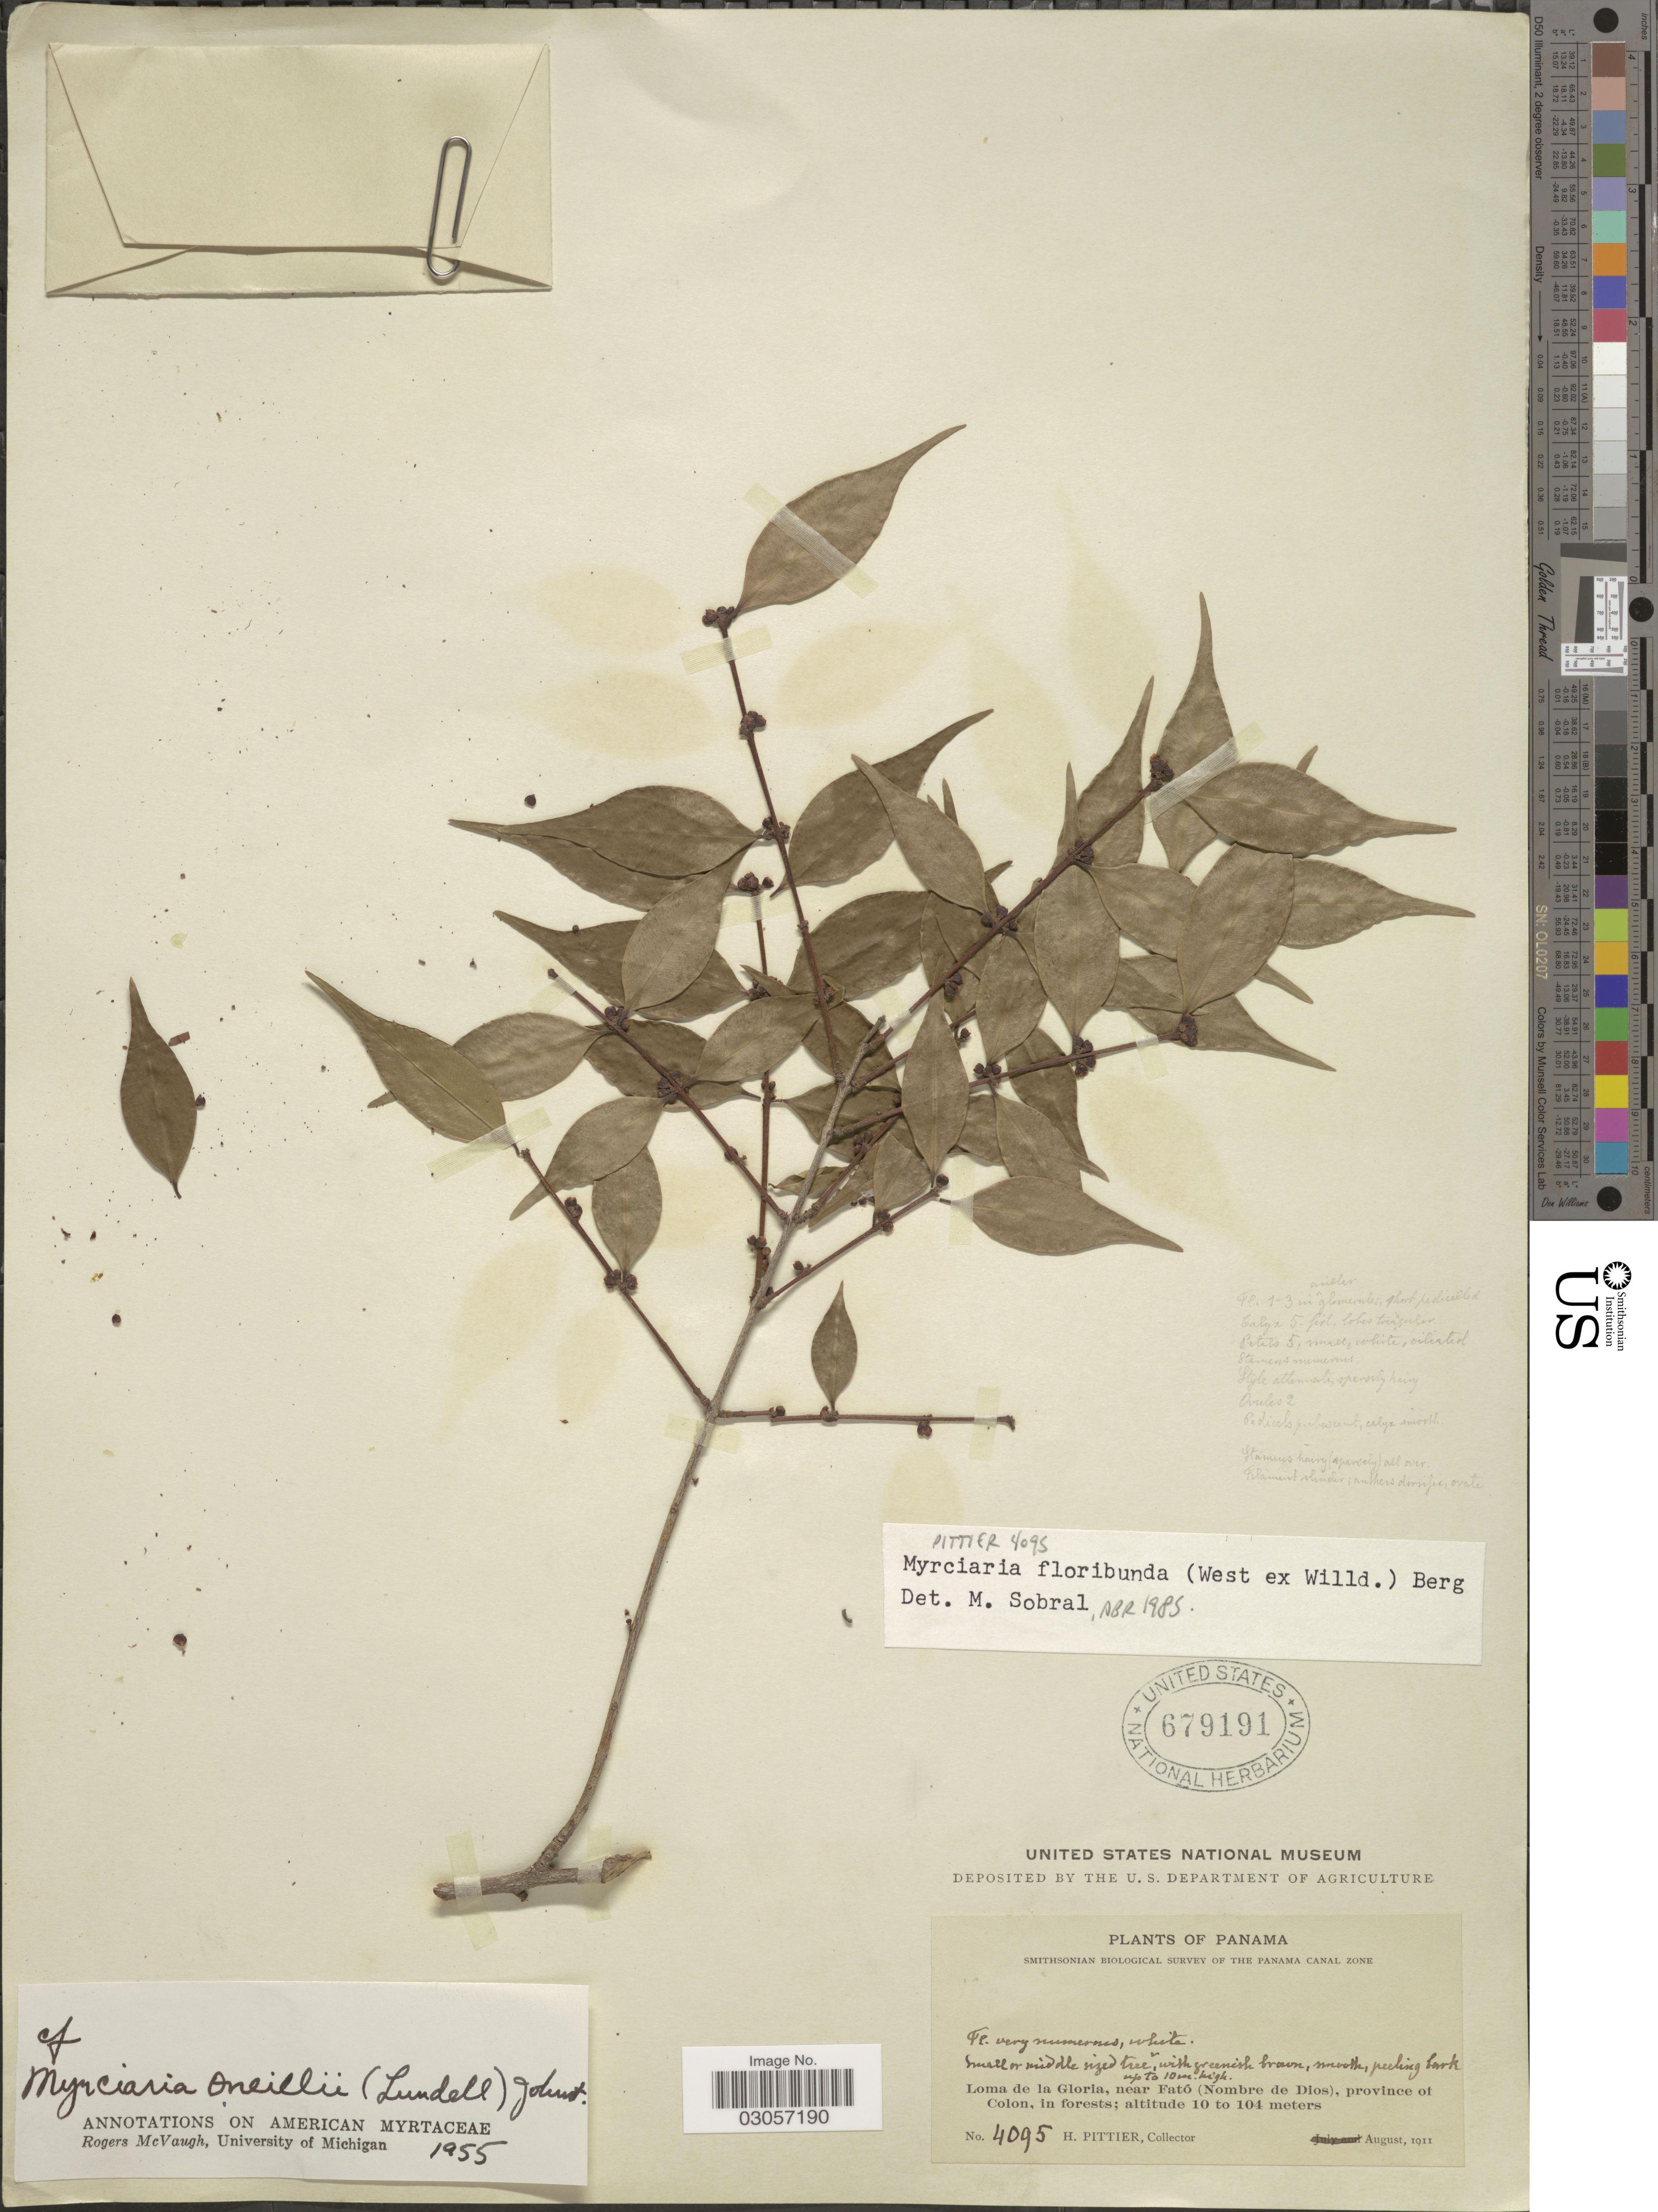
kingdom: Plantae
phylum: Tracheophyta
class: Magnoliopsida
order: Myrtales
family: Myrtaceae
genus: Myrciaria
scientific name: Myrciaria floribunda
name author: (H. West ex Willd.) O. Berg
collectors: H. F. Pittier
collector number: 4095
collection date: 1911-08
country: Panama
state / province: Colón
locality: Loma de la Gloria, near Fató (Nombre de Dios), province of Colon, in forests.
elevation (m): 10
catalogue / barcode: US 679191